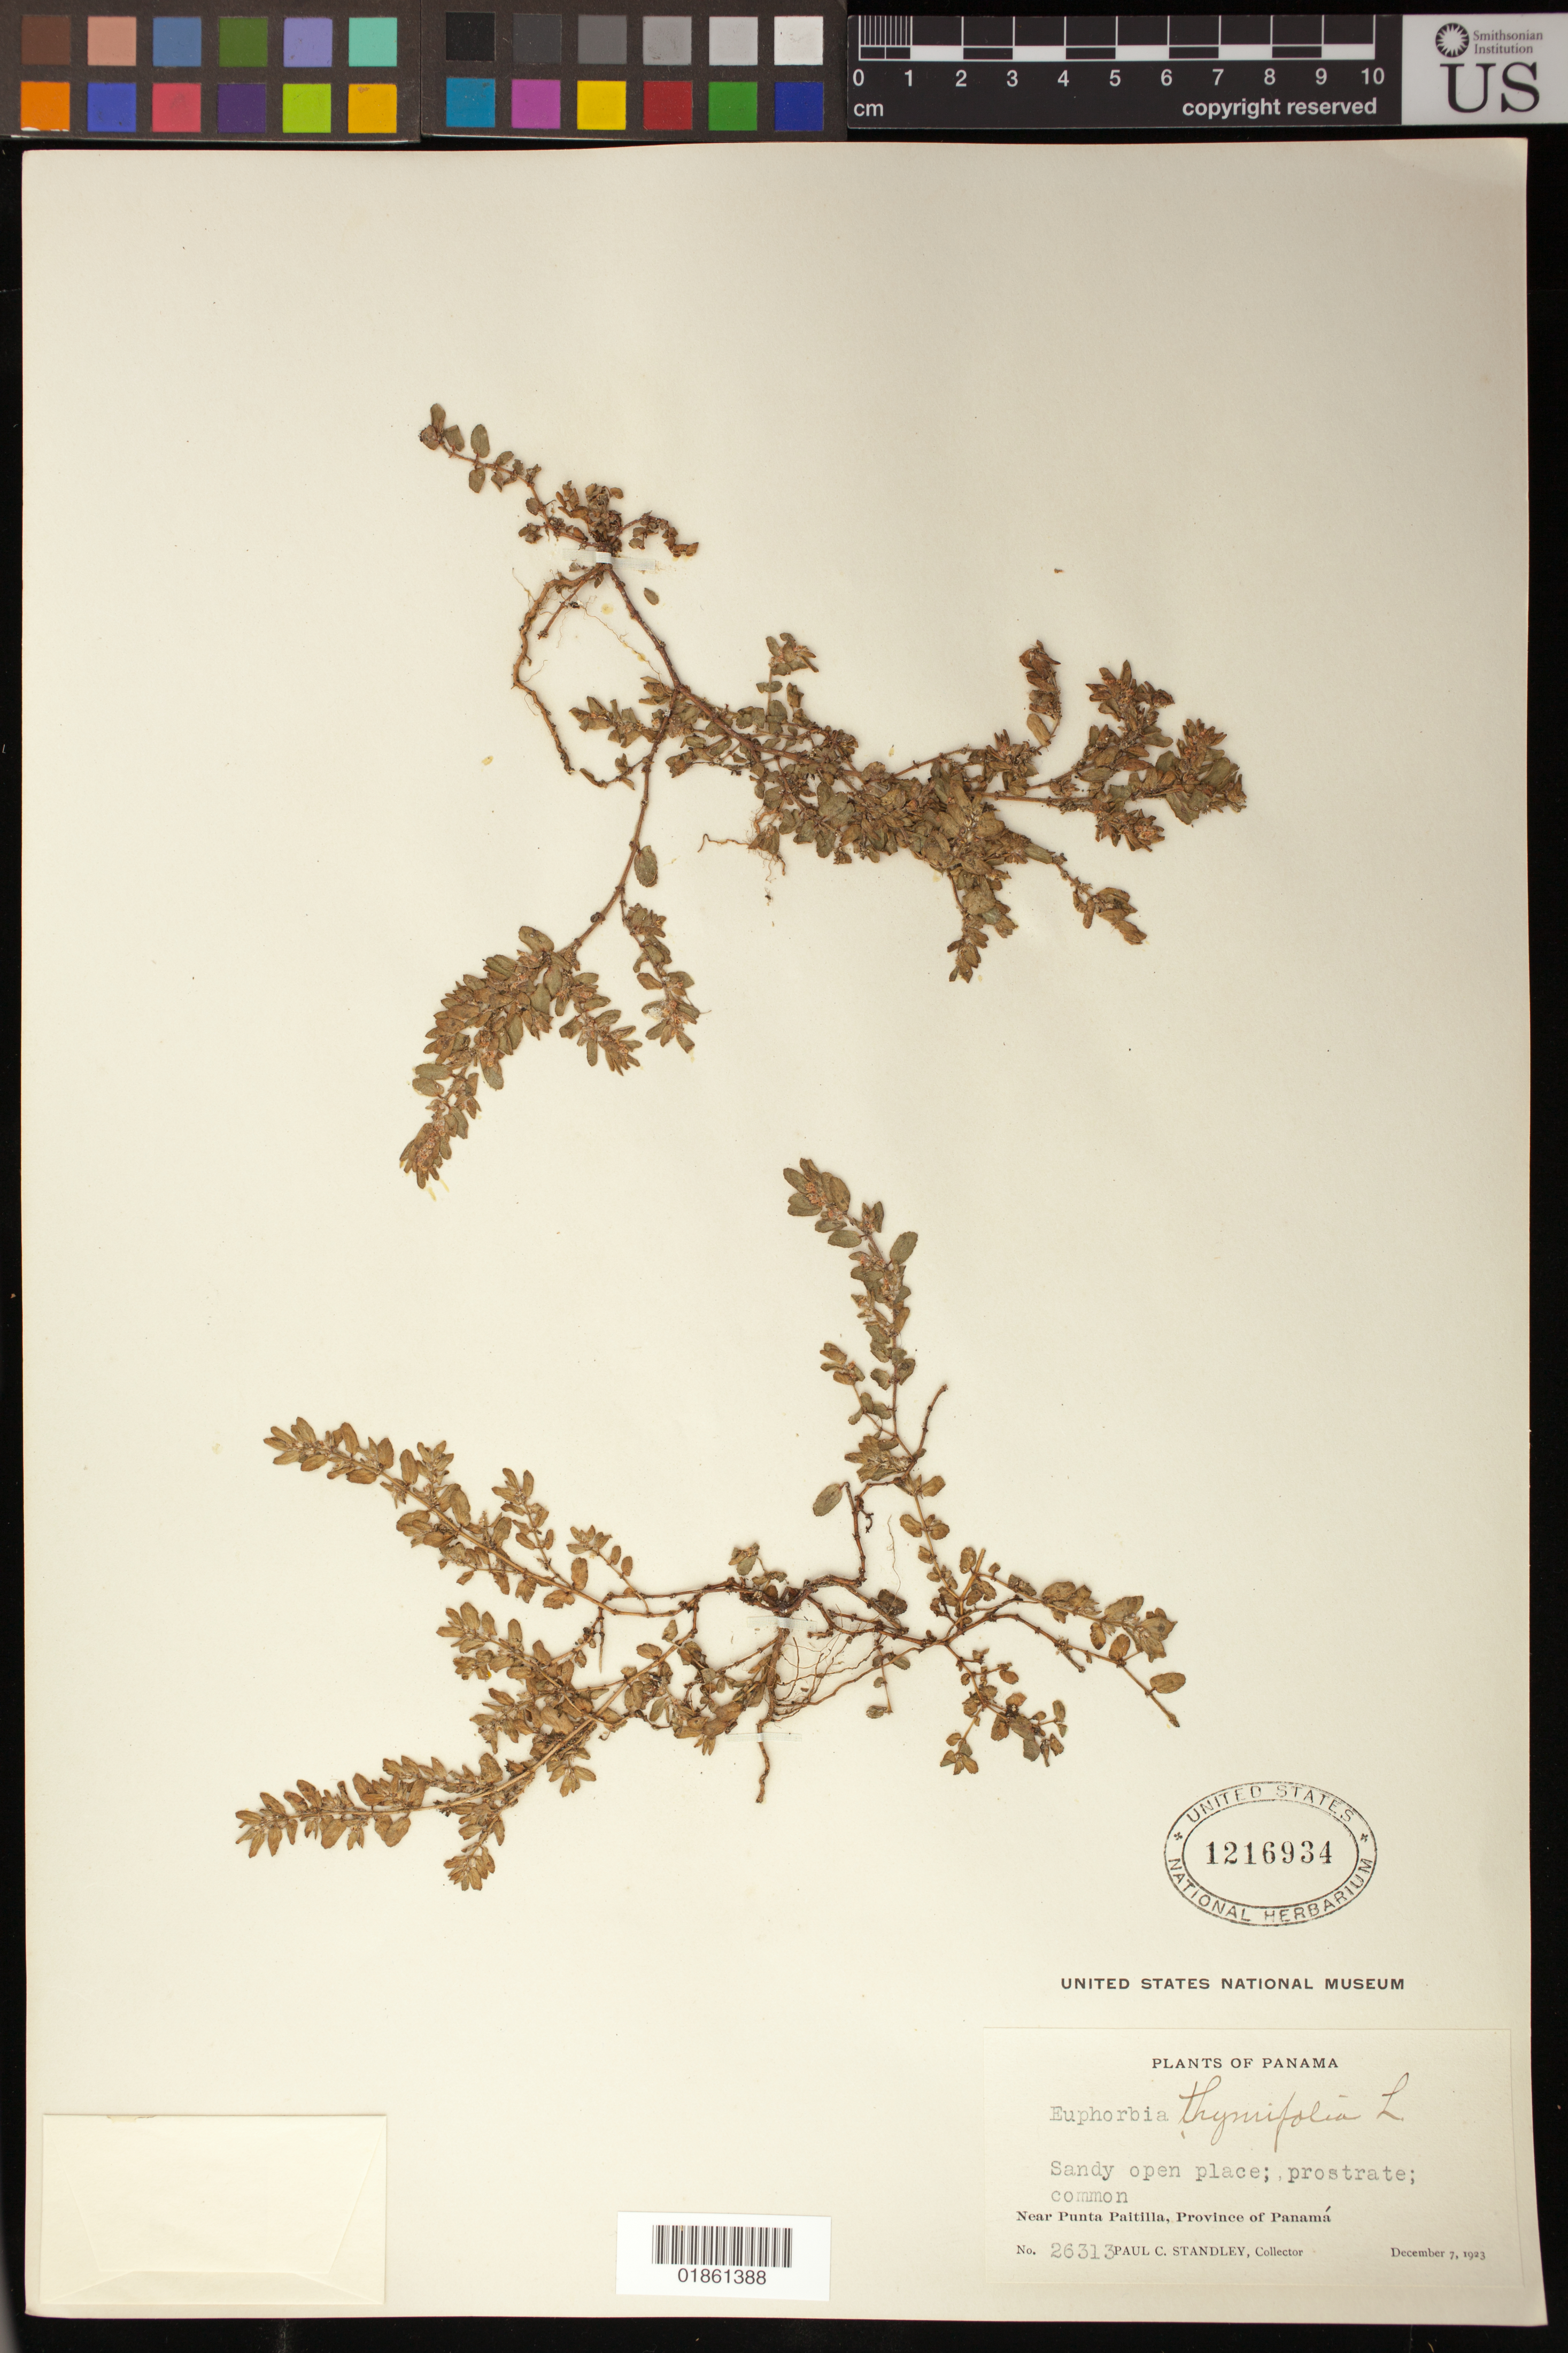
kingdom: Plantae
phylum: Tracheophyta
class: Magnoliopsida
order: Malpighiales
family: Euphorbiaceae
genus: Euphorbia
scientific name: Euphorbia thymifolia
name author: L.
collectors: P. C. Standley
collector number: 26313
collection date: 1923-12-07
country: Panama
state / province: Panamá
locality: Near Punta Paitilla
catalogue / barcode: US 1216934